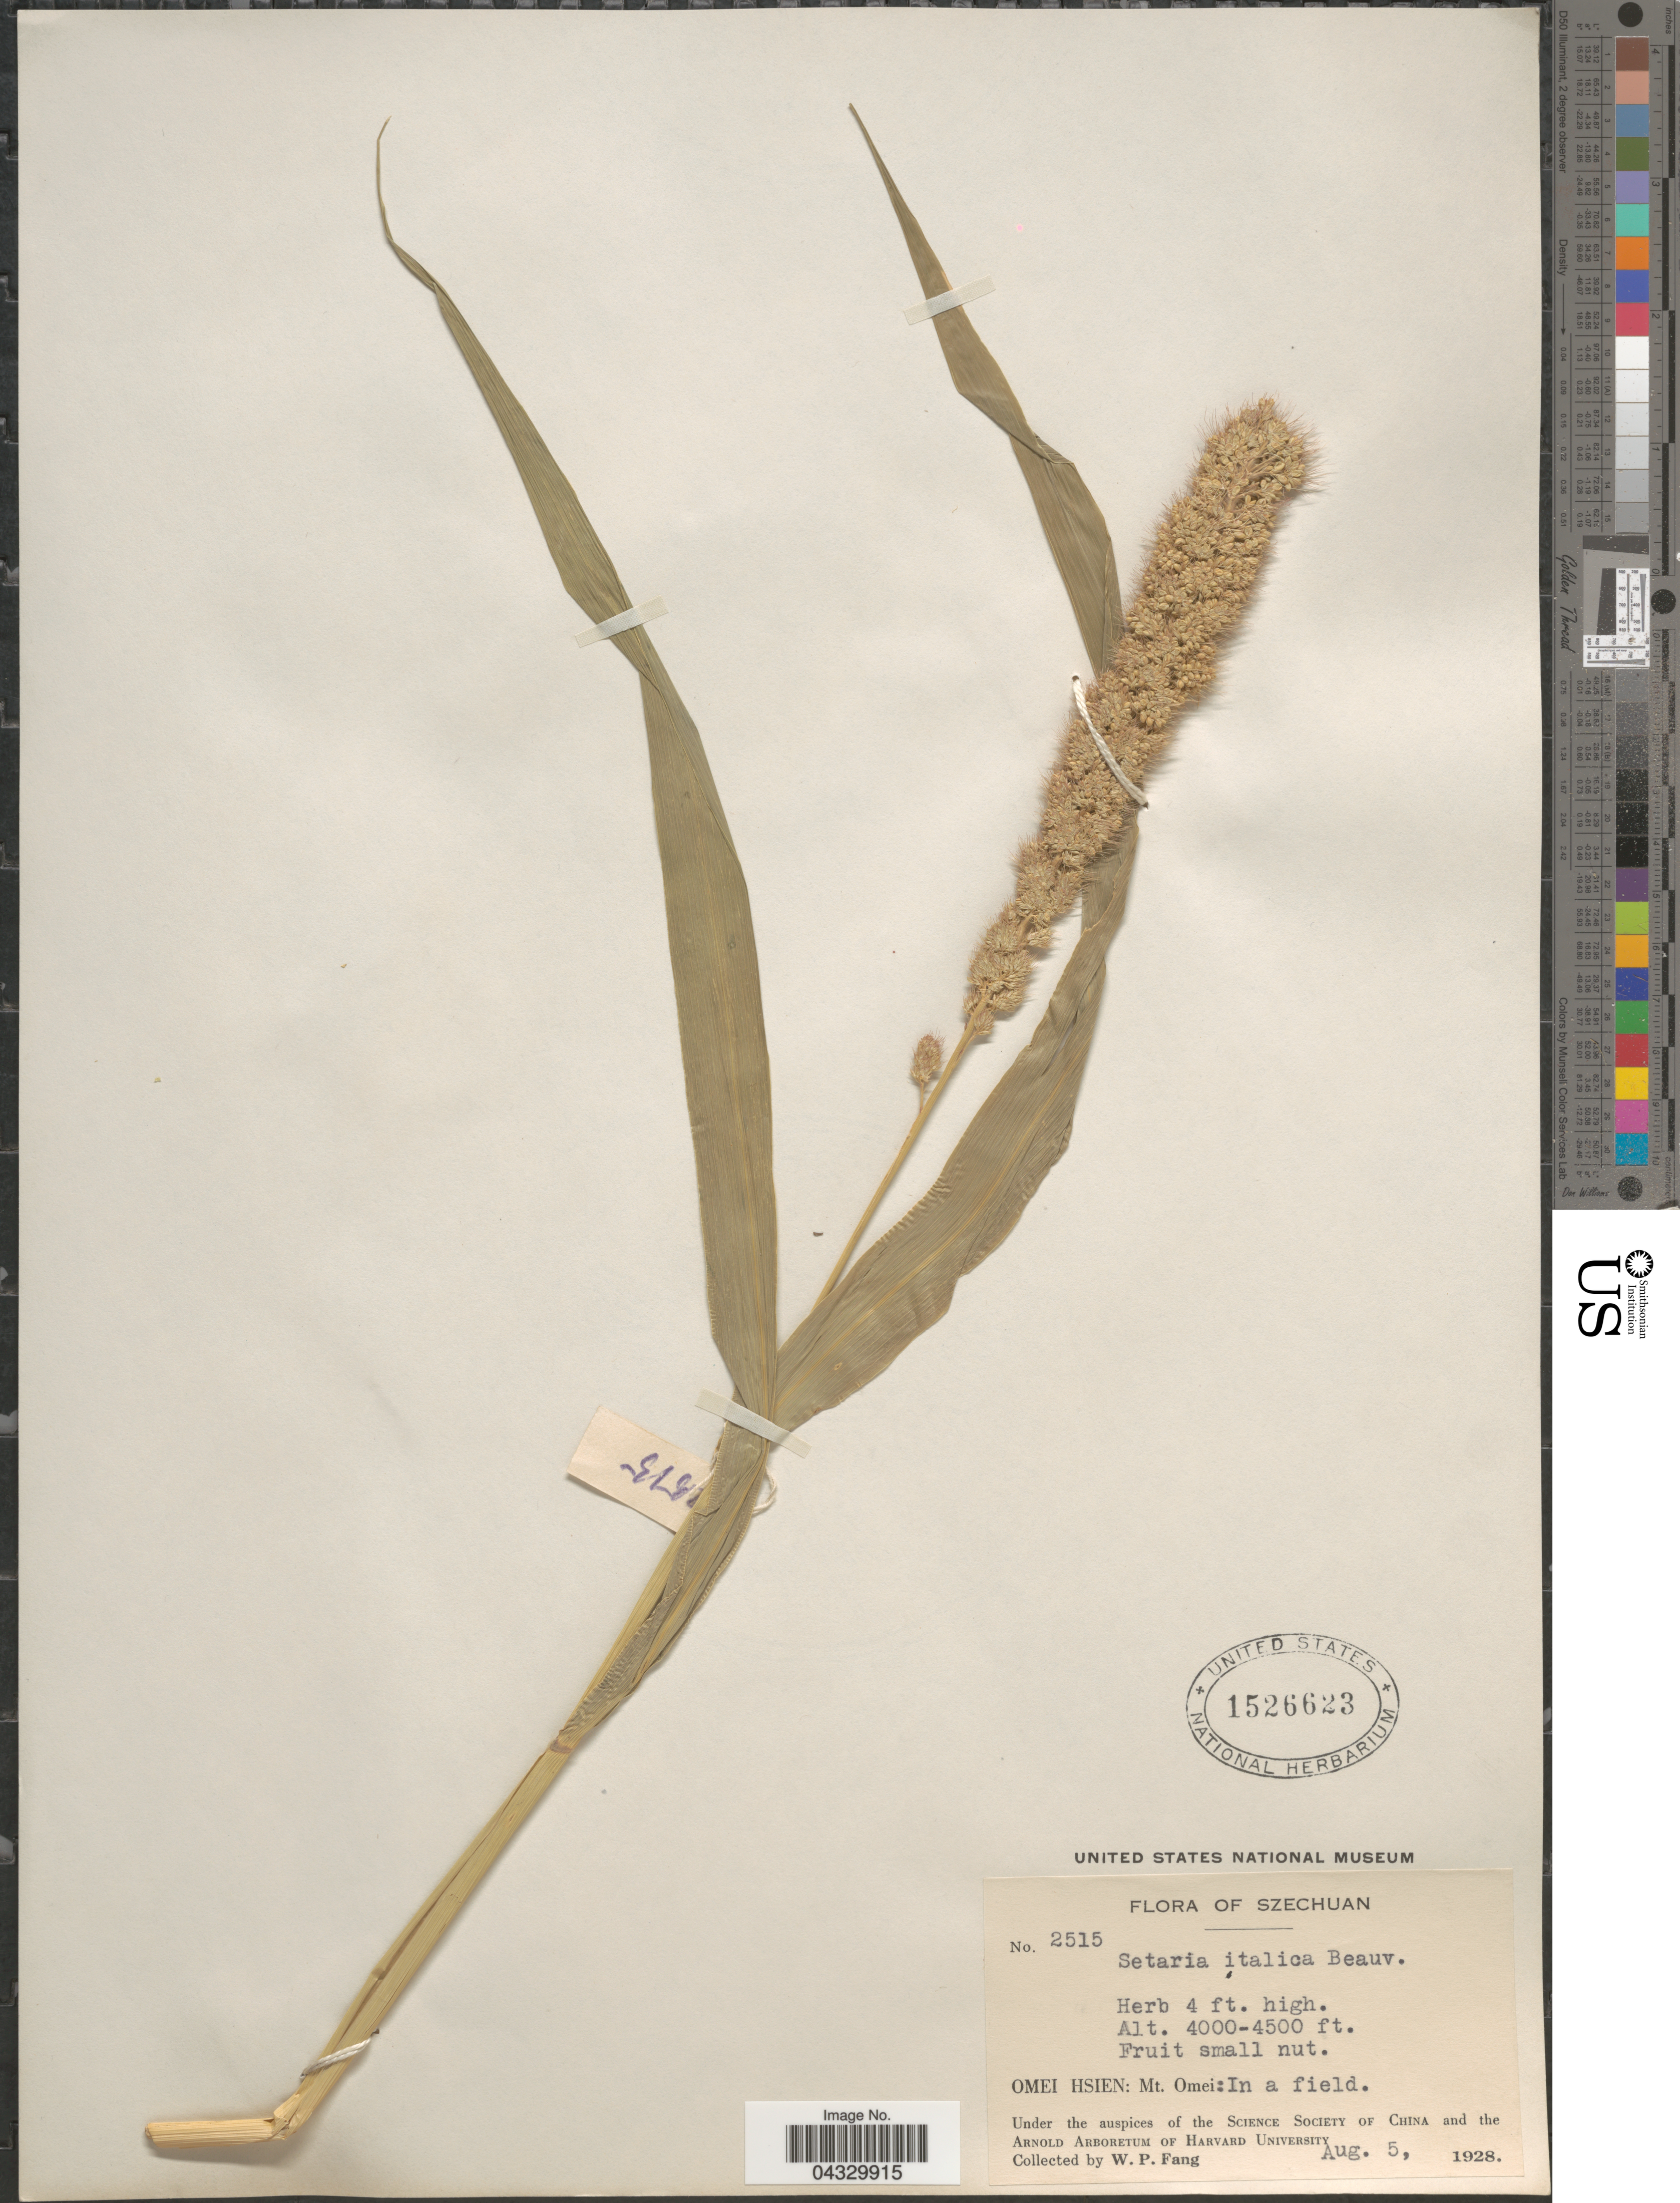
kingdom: Plantae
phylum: Tracheophyta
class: Liliopsida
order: Poales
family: Poaceae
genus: Setaria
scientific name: Setaria italica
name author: (L.) P. Beauv.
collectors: W. P. Fang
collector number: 2515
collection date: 1928-08-05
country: China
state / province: Sichuan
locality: Szechuan. Omei Hsien: Mt. Omei.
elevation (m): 1219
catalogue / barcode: US 1526623